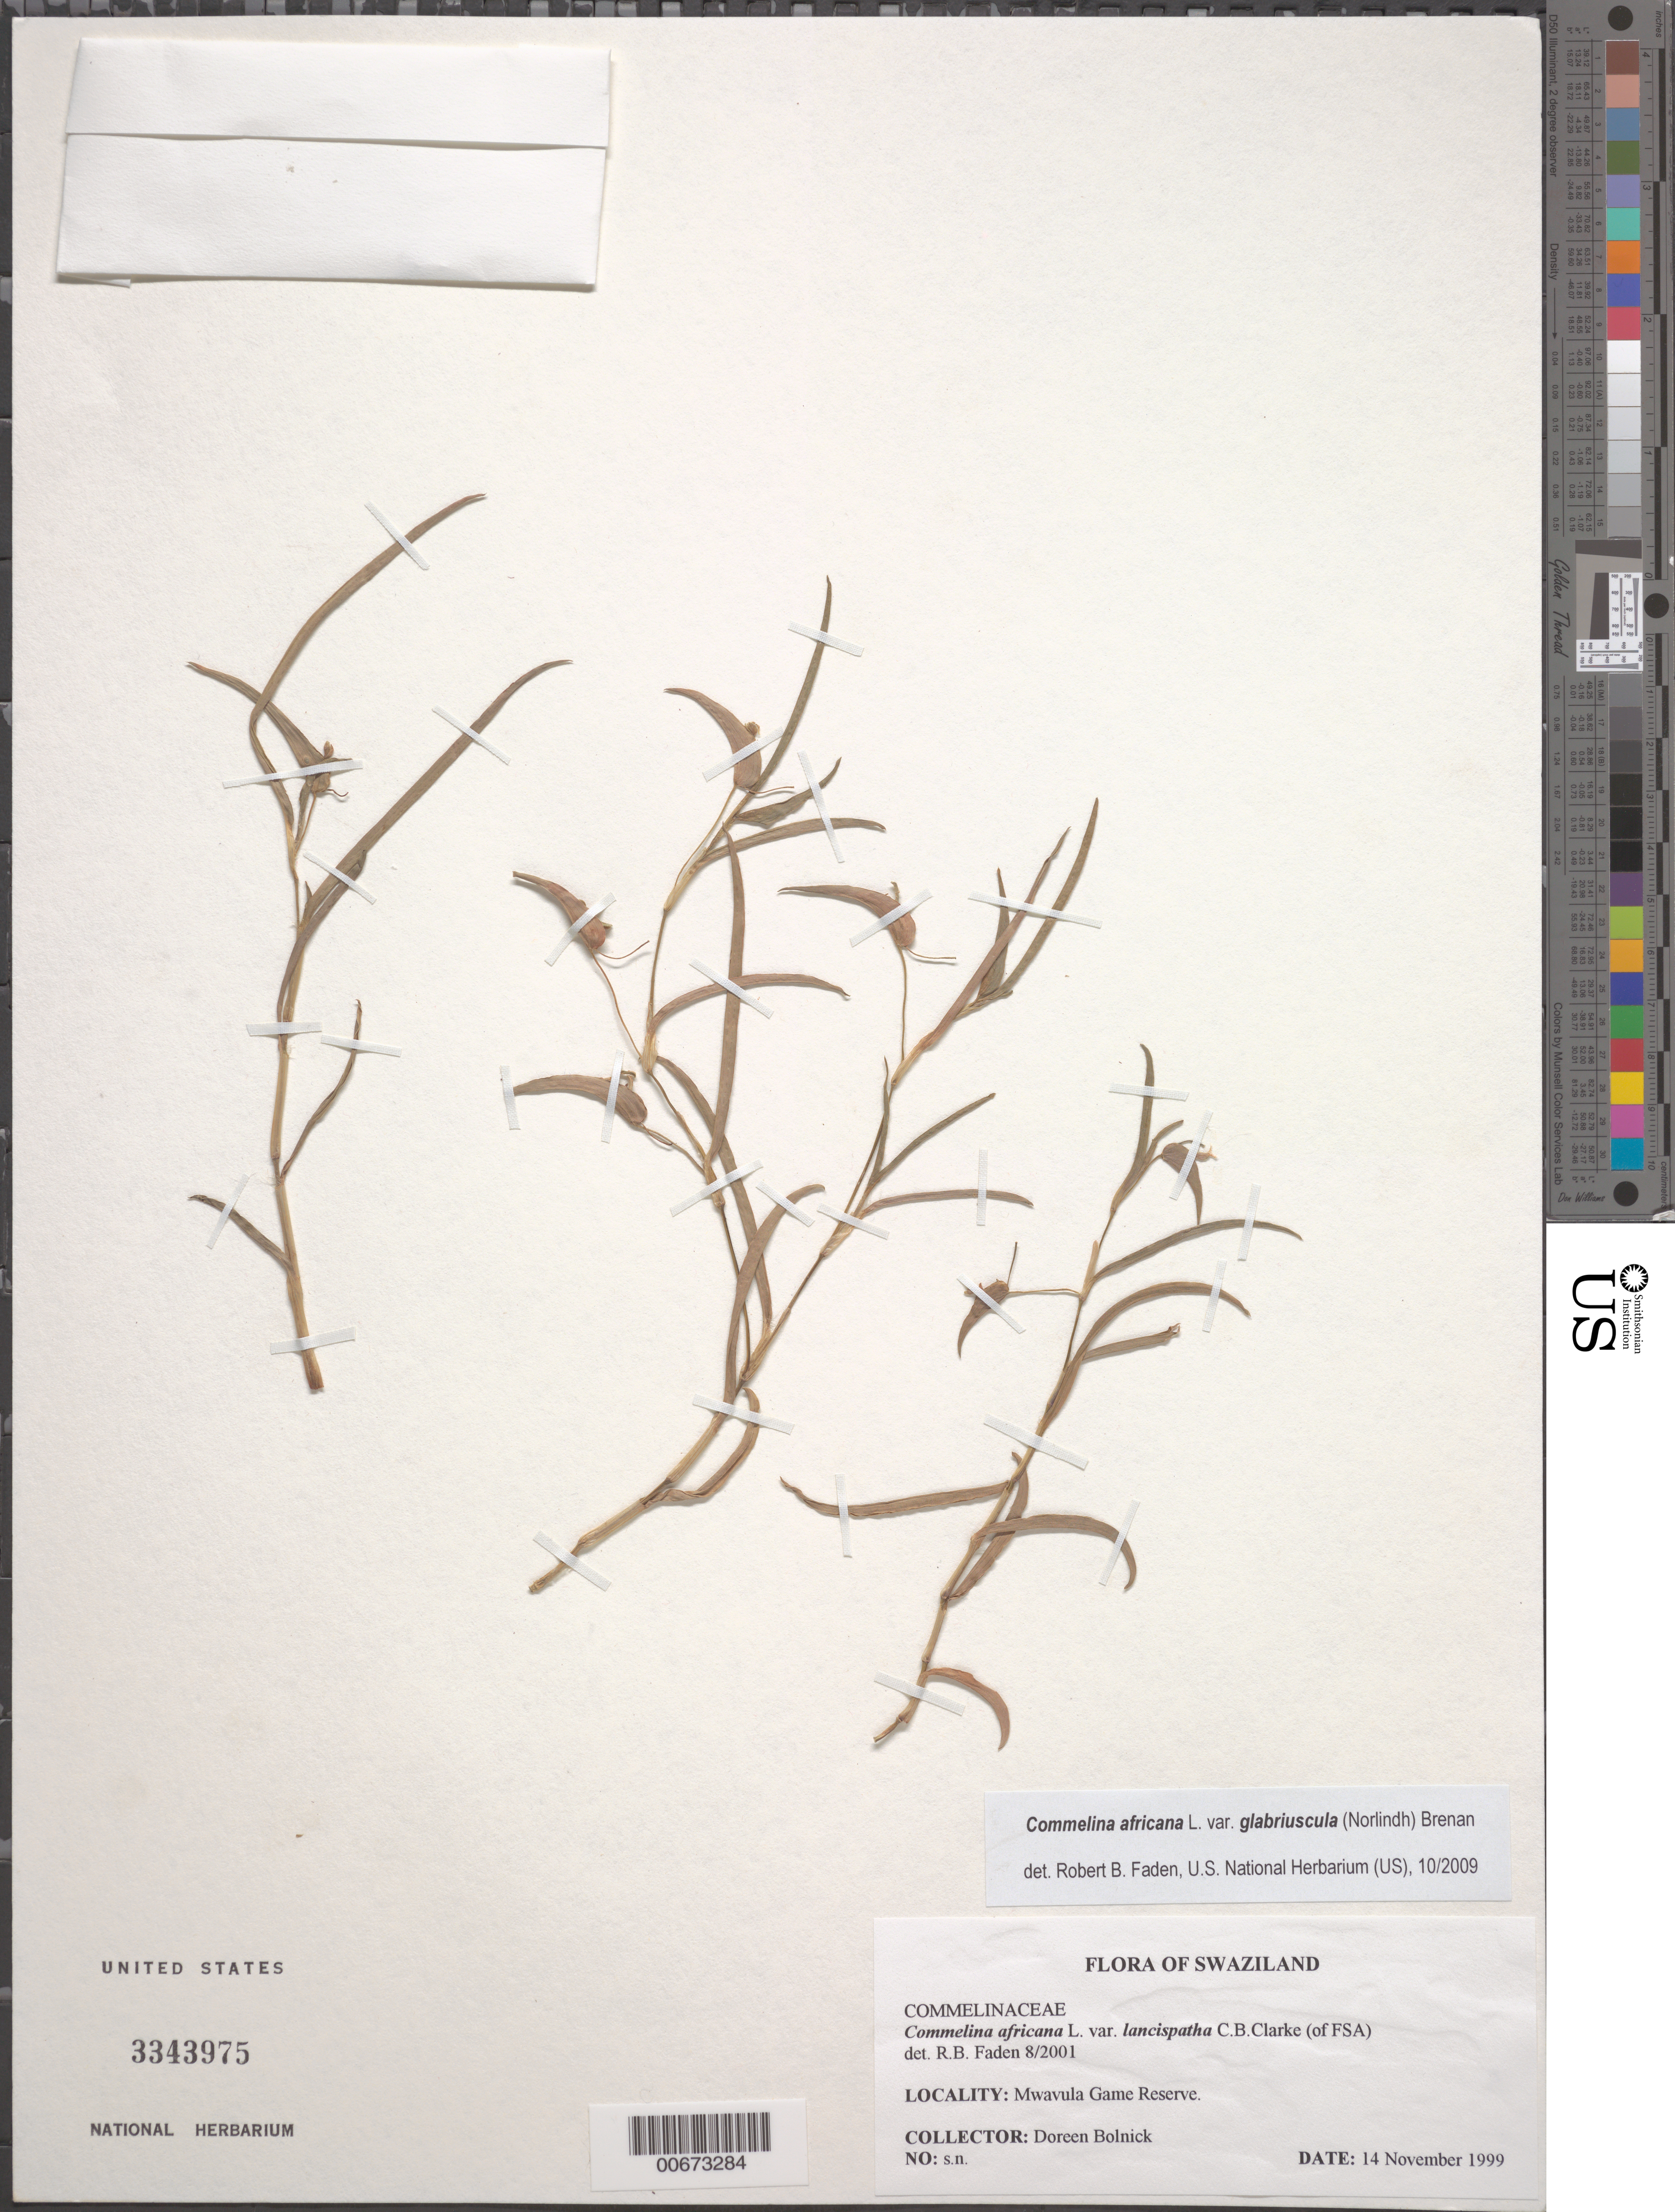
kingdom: Plantae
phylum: Tracheophyta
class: Liliopsida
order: Commelinales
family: Commelinaceae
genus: Commelina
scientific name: Commelina africana subsp. glabriuscula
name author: (Norl.) Brenan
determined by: Faden, Robert B., (US), Smithsonian Institution - National Museum of Natural History (UNITED STATES)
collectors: D. Bolnick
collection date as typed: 14 Nov 1999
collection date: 1999-11-14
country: Eswatini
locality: Mwavula Game Reserve.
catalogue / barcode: US 3343975